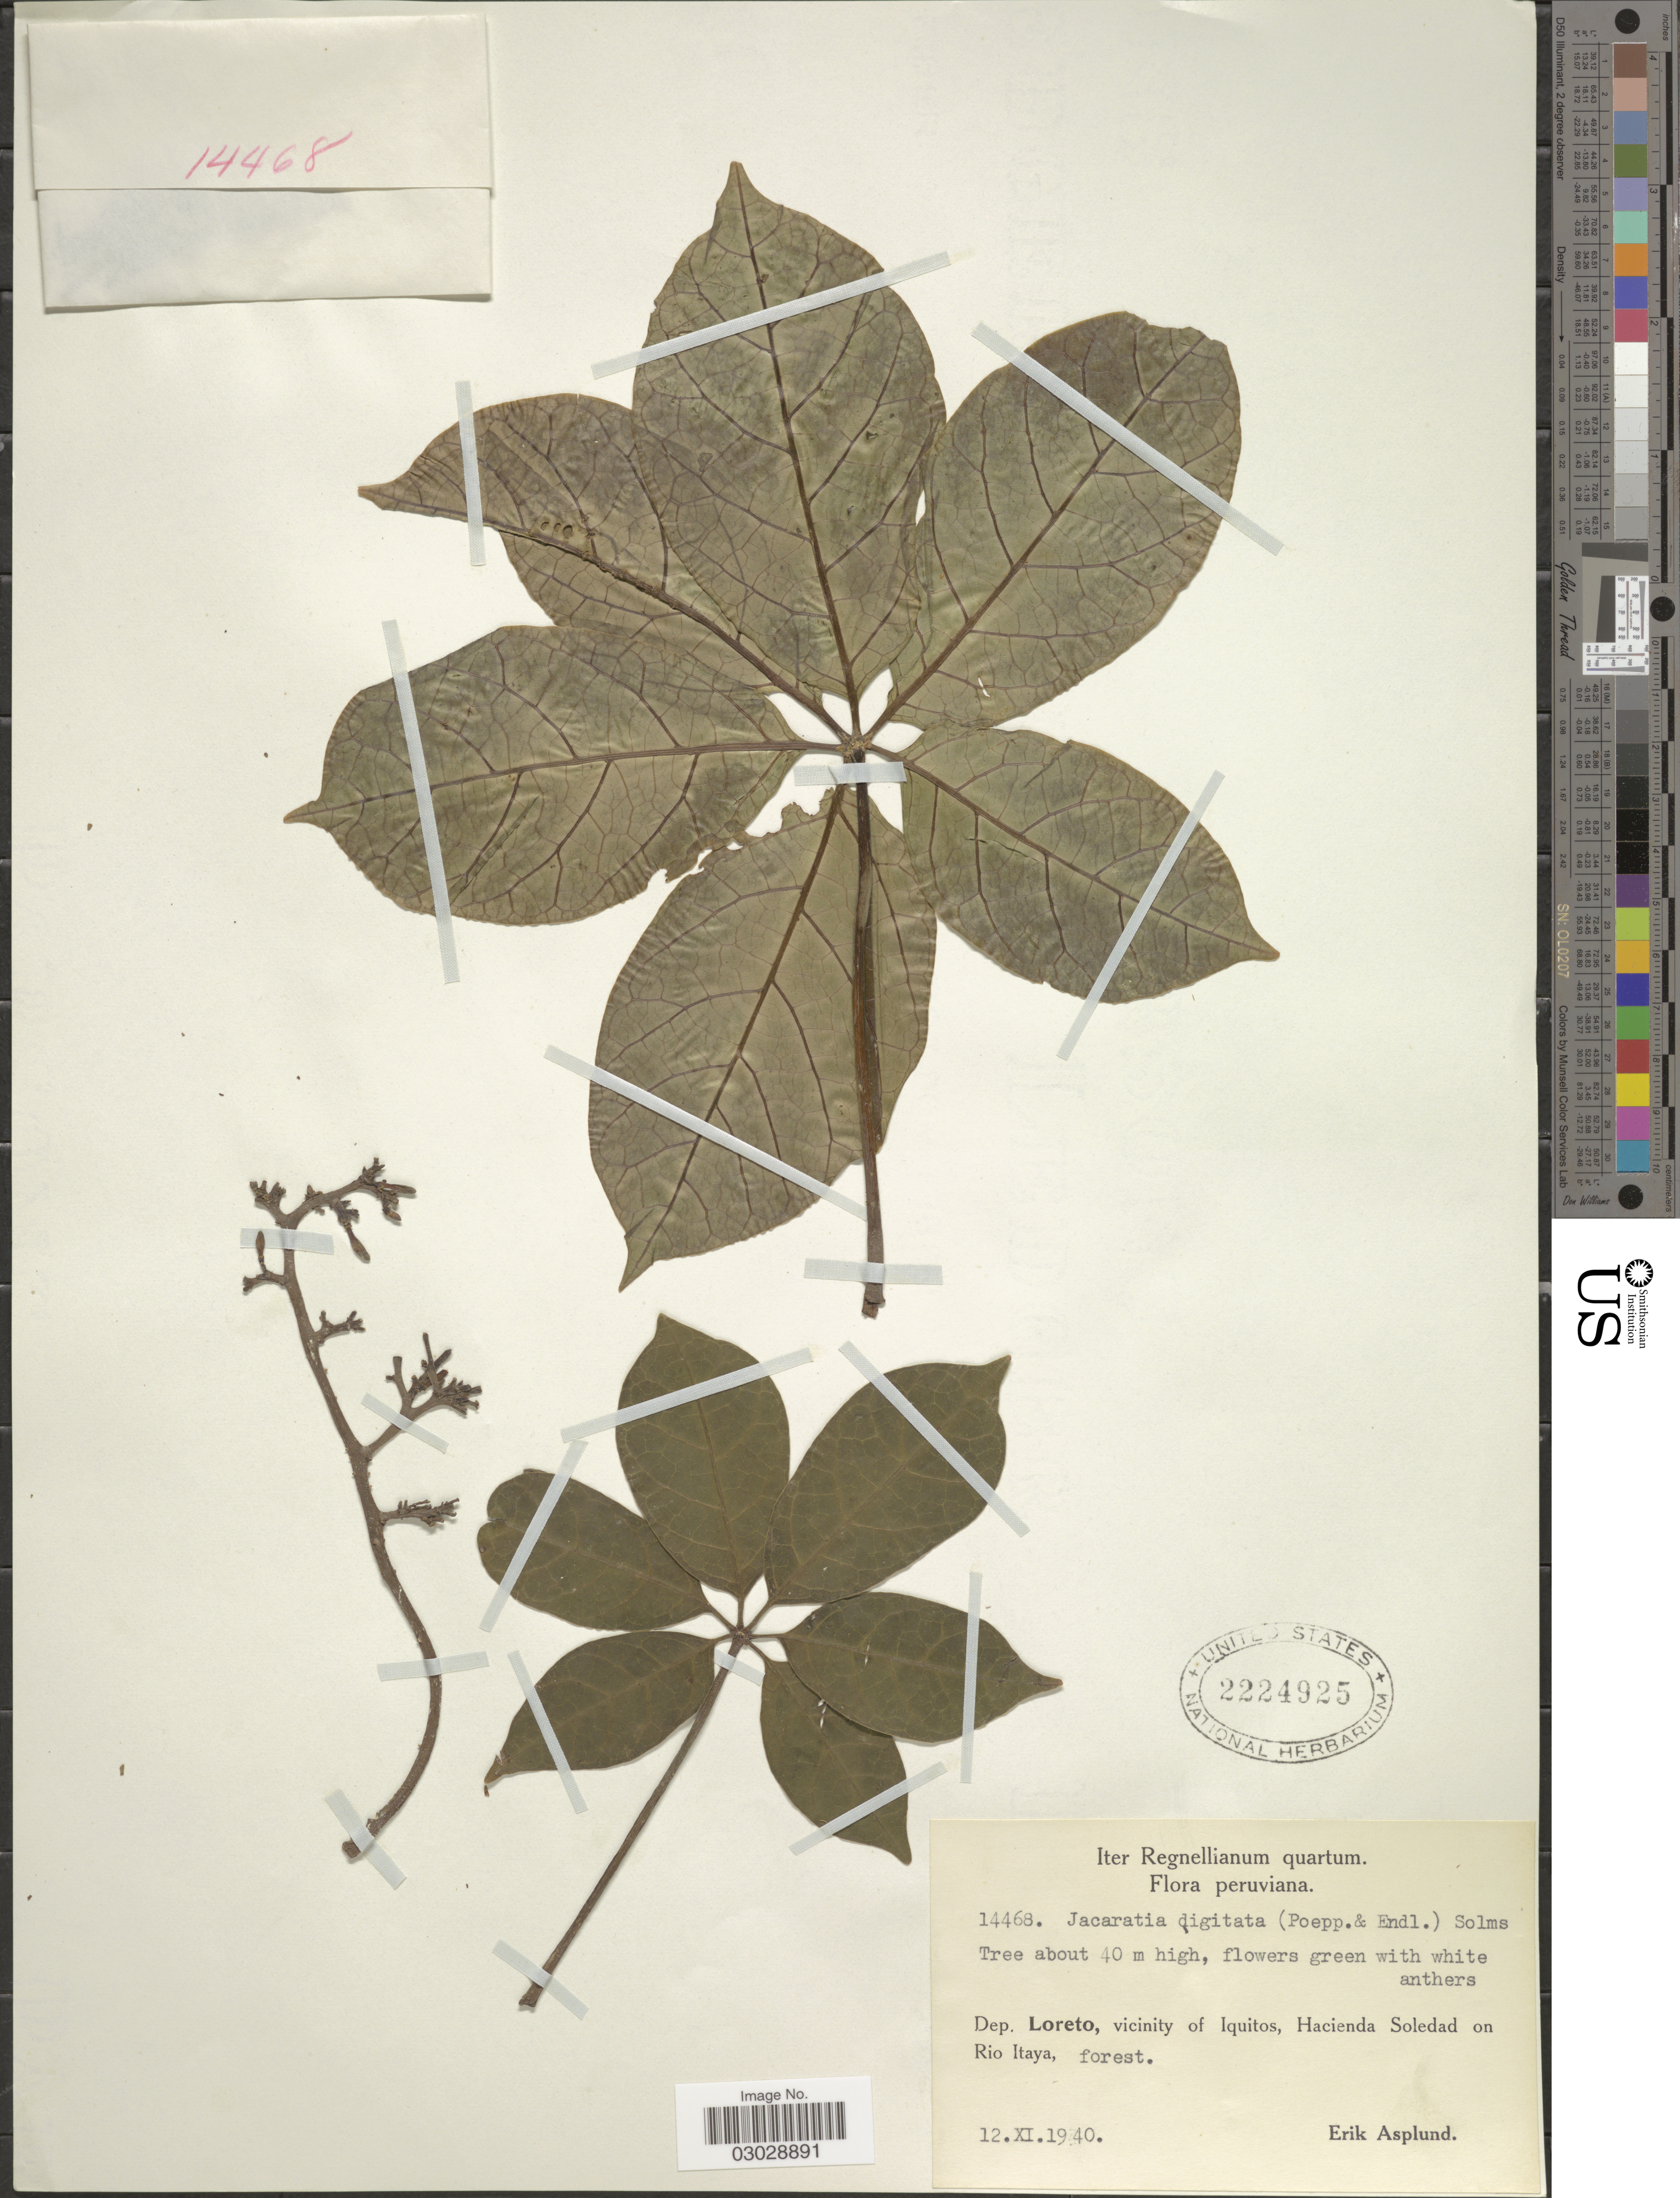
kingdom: Plantae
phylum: Tracheophyta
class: Magnoliopsida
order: Brassicales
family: Caricaceae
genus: Jacaratia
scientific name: Jacaratia digitata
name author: (Poepp. & Endl.) Solms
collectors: E. Asplund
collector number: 14468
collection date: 1940-11-12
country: Peru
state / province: Loreto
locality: Dep. Loreto, vicinity of Iquitos, Hacienda Soledad on Rio Itaya.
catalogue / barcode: US 2224925